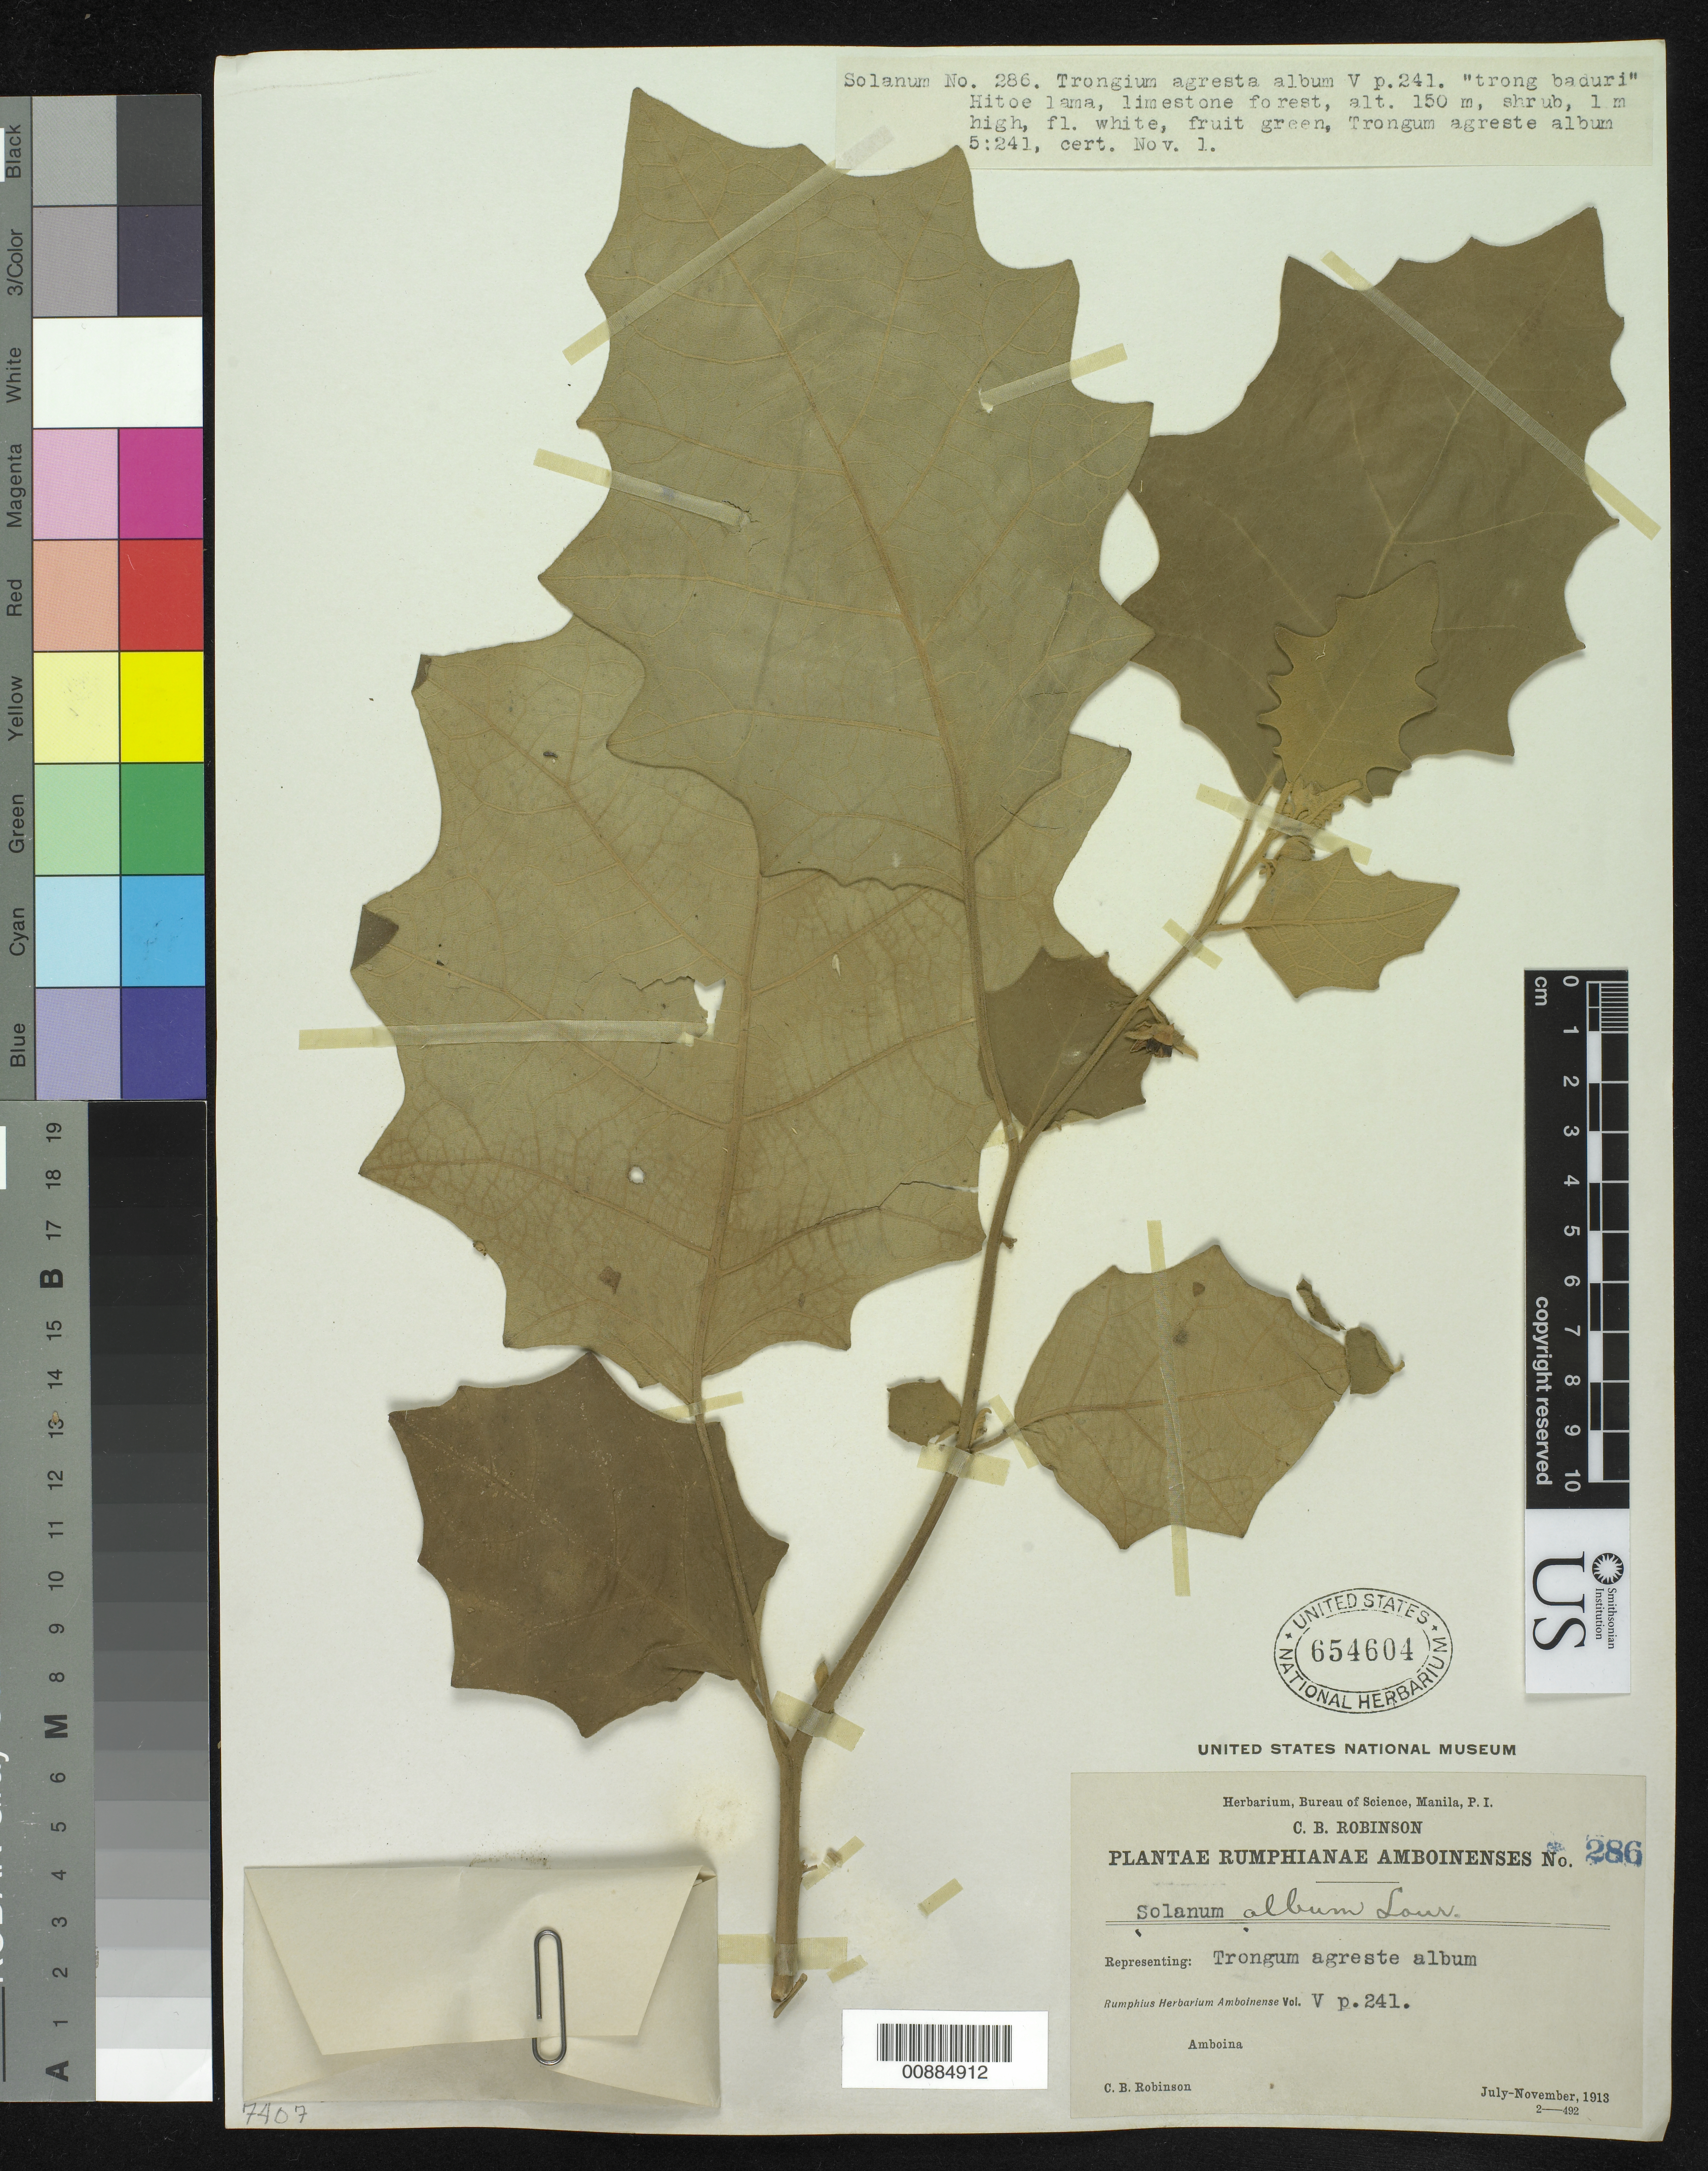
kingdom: Plantae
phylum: Tracheophyta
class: Magnoliopsida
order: Solanales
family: Solanaceae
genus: Solanum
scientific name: Solanum lasiocarpum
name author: Dunal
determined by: Knapp, S. D.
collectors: C. Robinson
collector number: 286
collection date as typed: Jul 1913 to Nov 1913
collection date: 1913-07/1913-11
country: Indonesia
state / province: Maluku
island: Amboina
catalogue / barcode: US 654604